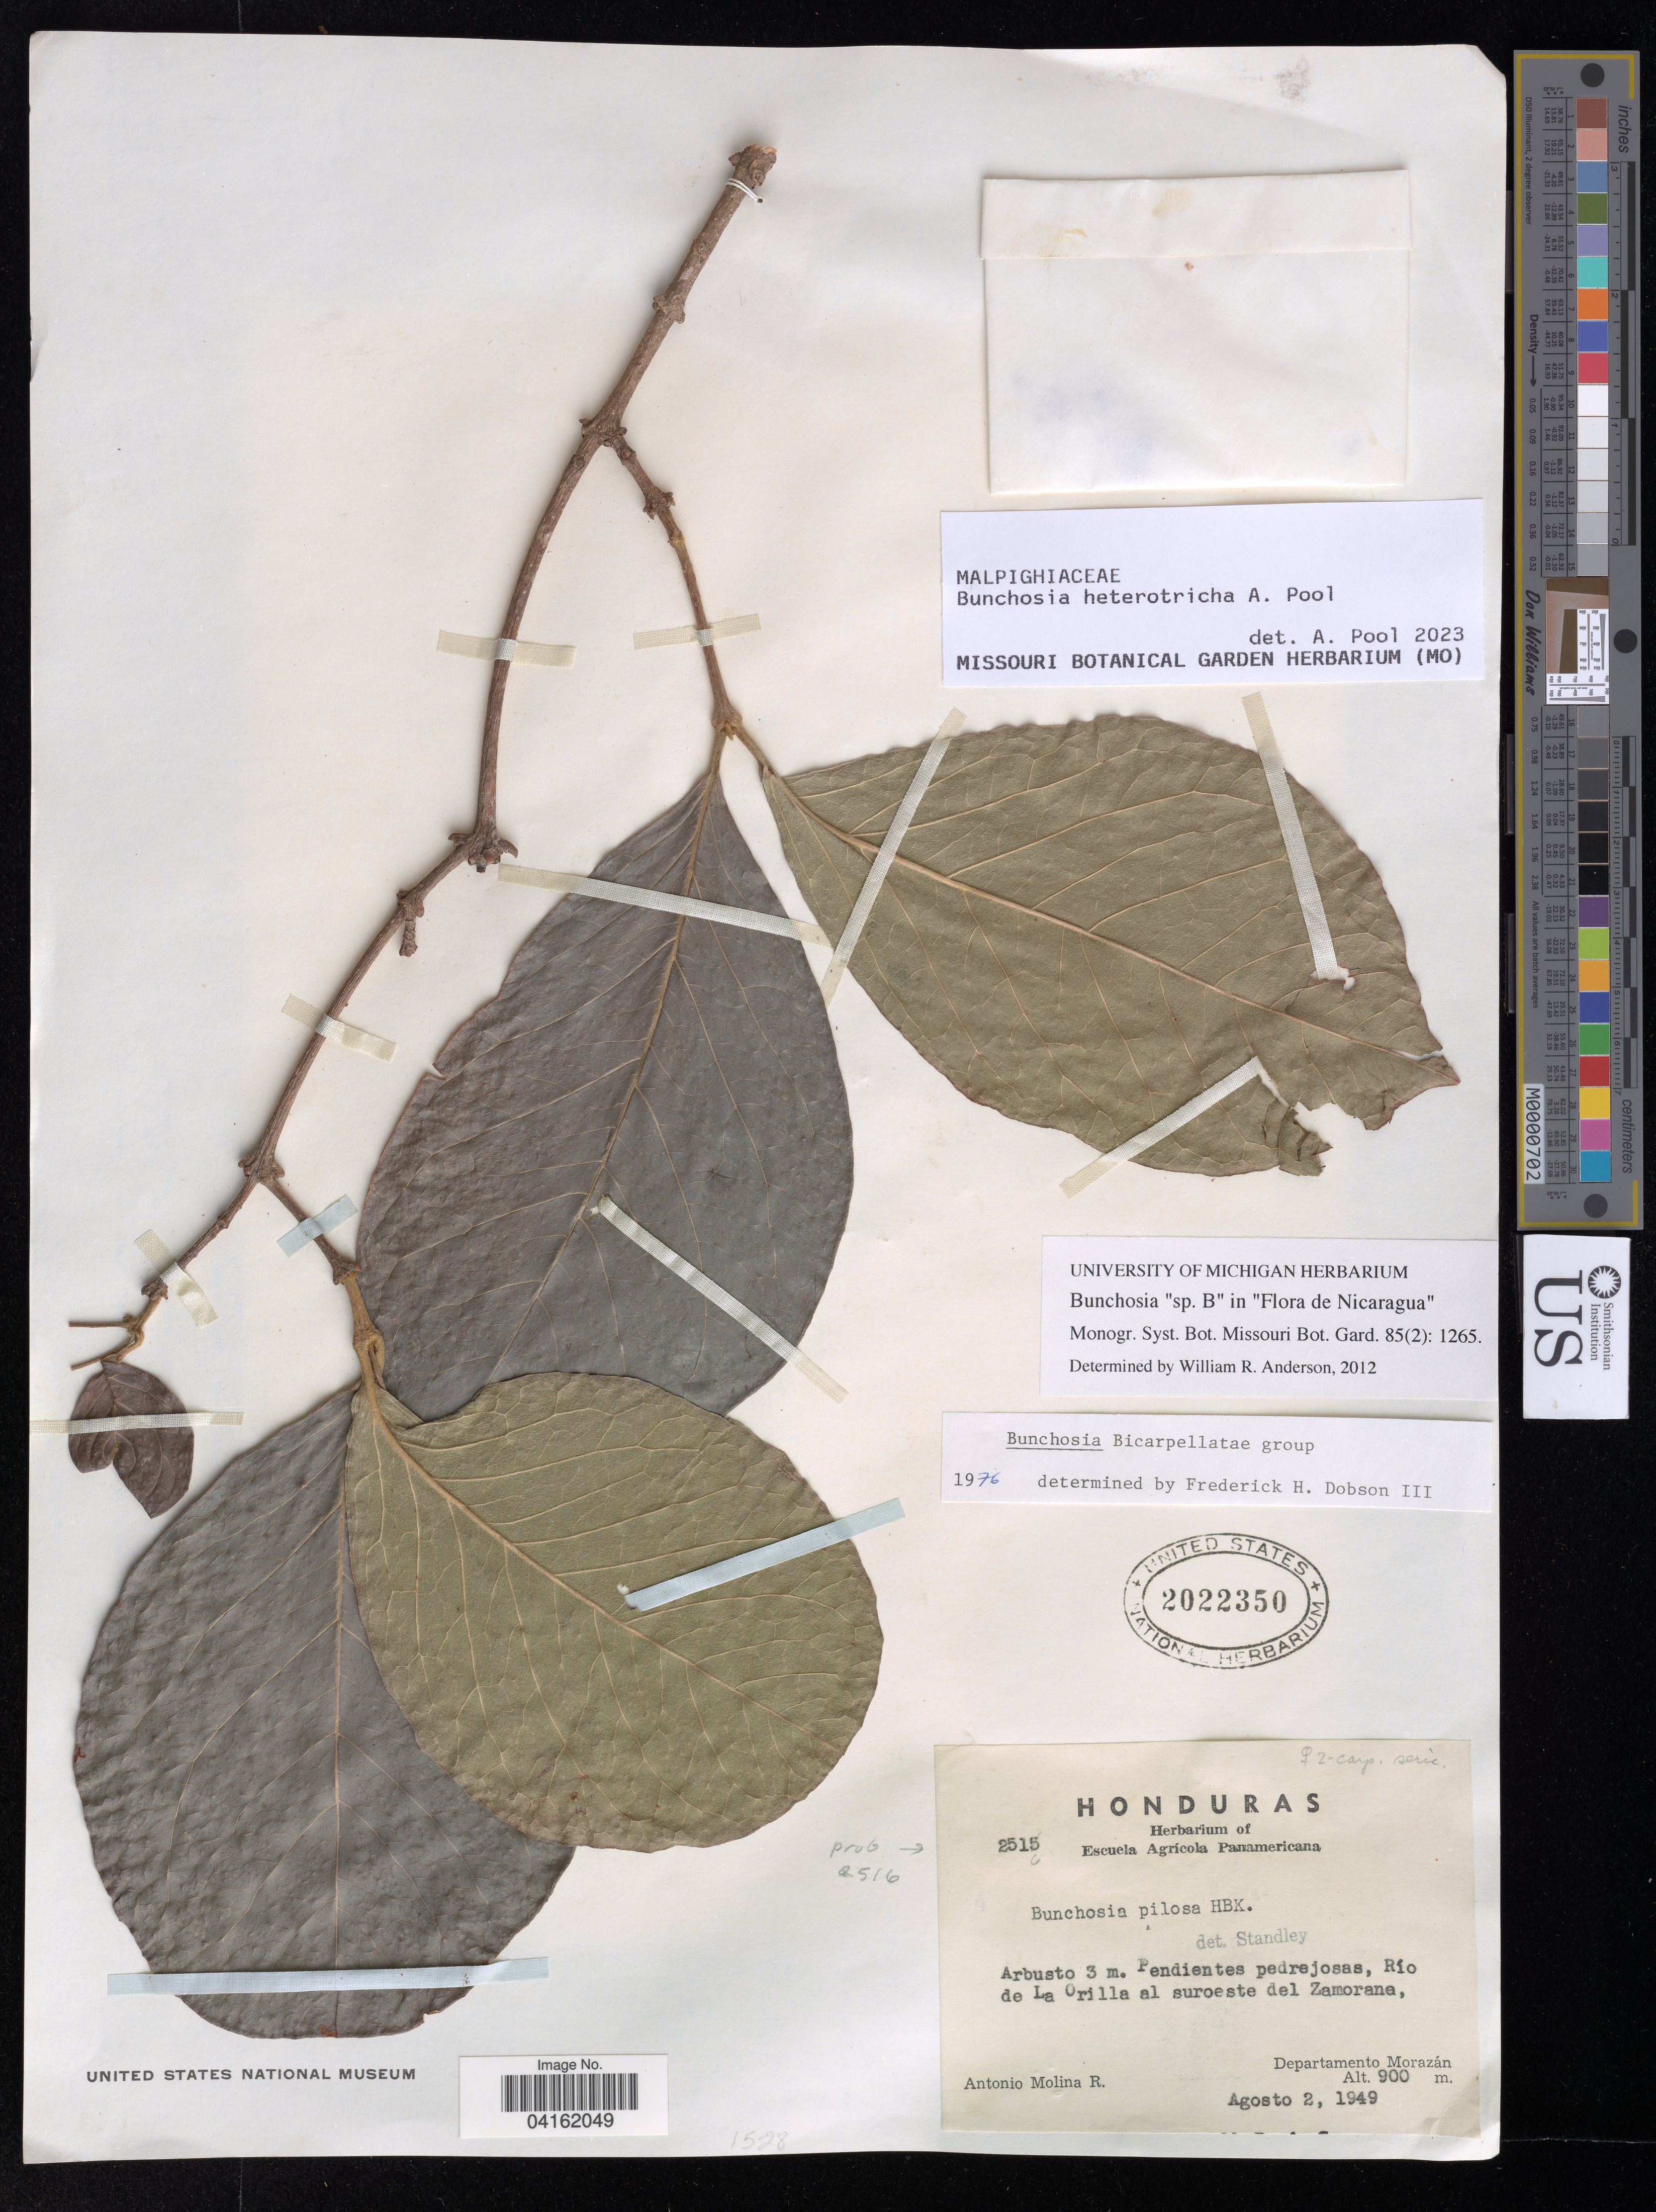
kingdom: Plantae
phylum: Tracheophyta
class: Magnoliopsida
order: Malpighiales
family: Malpighiaceae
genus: Bunchosia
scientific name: Bunchosia heterotricha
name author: A. Pool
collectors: A. Molina R.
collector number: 2516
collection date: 1949-08-02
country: Honduras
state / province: Fco. Morazán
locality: Pendientes pedrejosas, Río de La Orilla al suroeste del Zamorana.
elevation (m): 900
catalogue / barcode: US 2022350